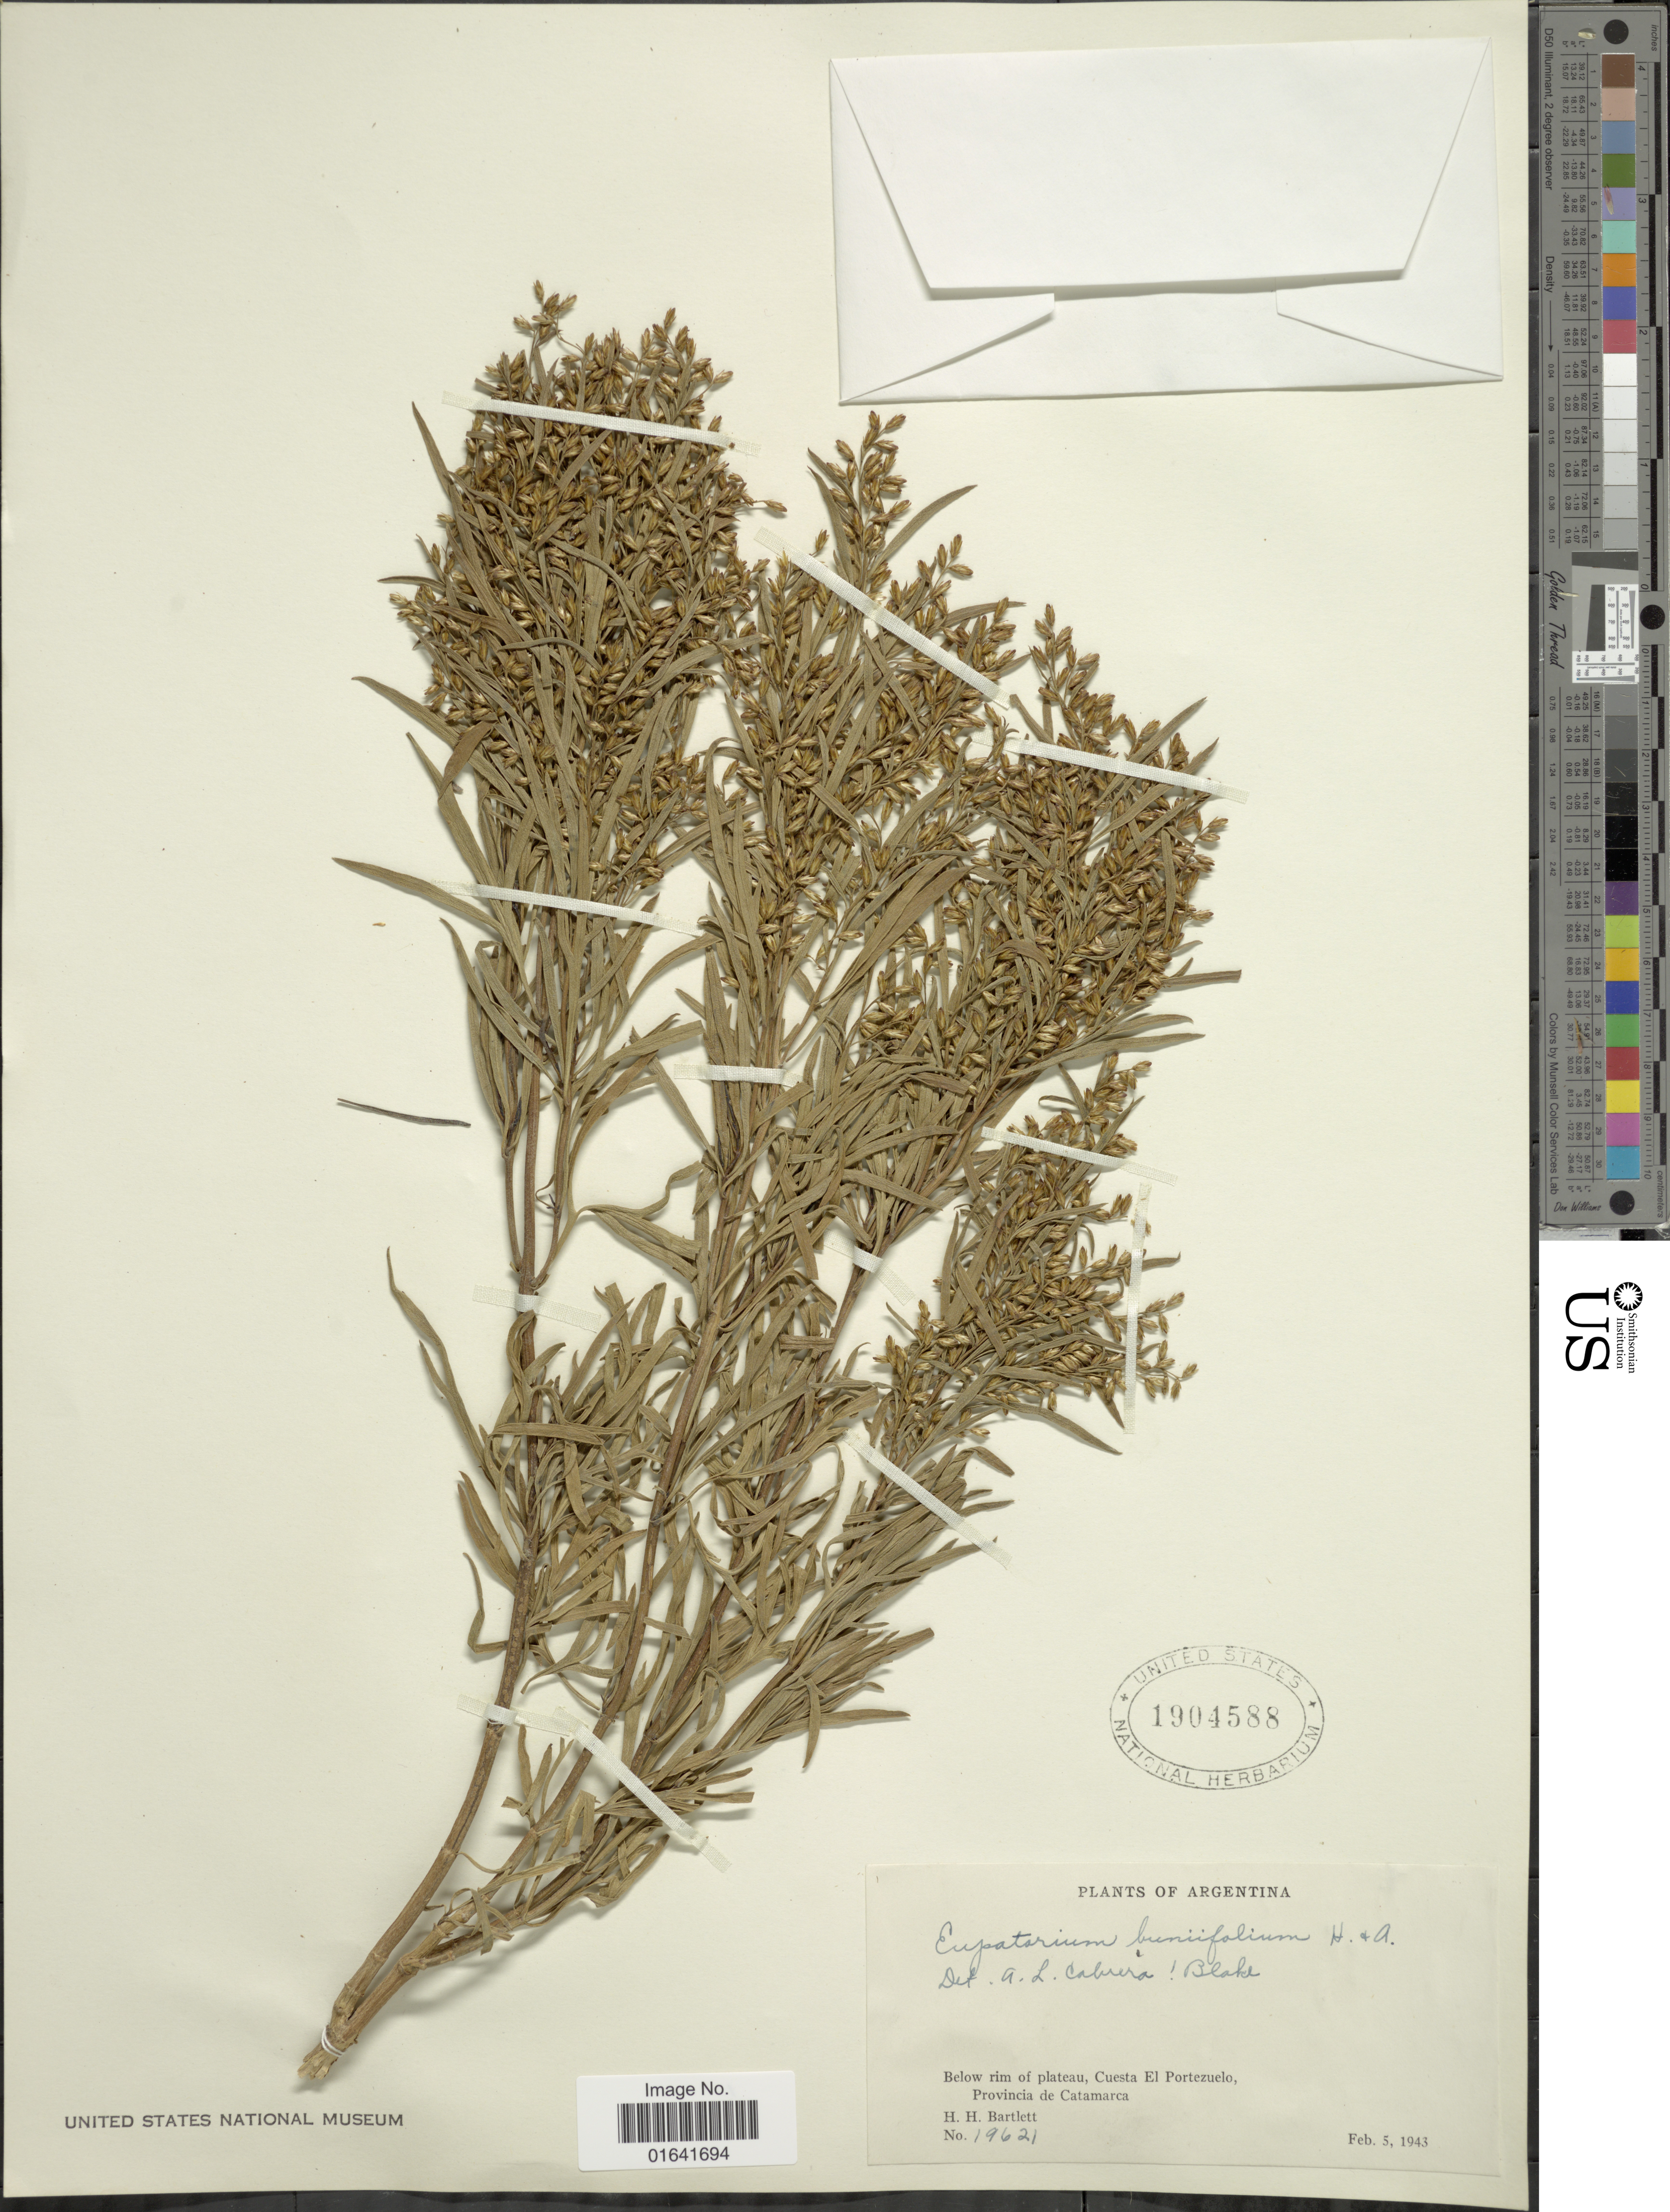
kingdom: Plantae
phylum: Tracheophyta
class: Magnoliopsida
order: Asterales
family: Asteraceae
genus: Acanthostyles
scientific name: Acanthostyles buniifolius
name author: (Hook. & Arn.) R.M. King & H. Rob.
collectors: H. H. Bartlett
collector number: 19621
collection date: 1943-05-02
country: Argentina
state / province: Catamarca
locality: Below rim of plateau, Cuesta El Portezuelo.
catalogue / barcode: US 1904588